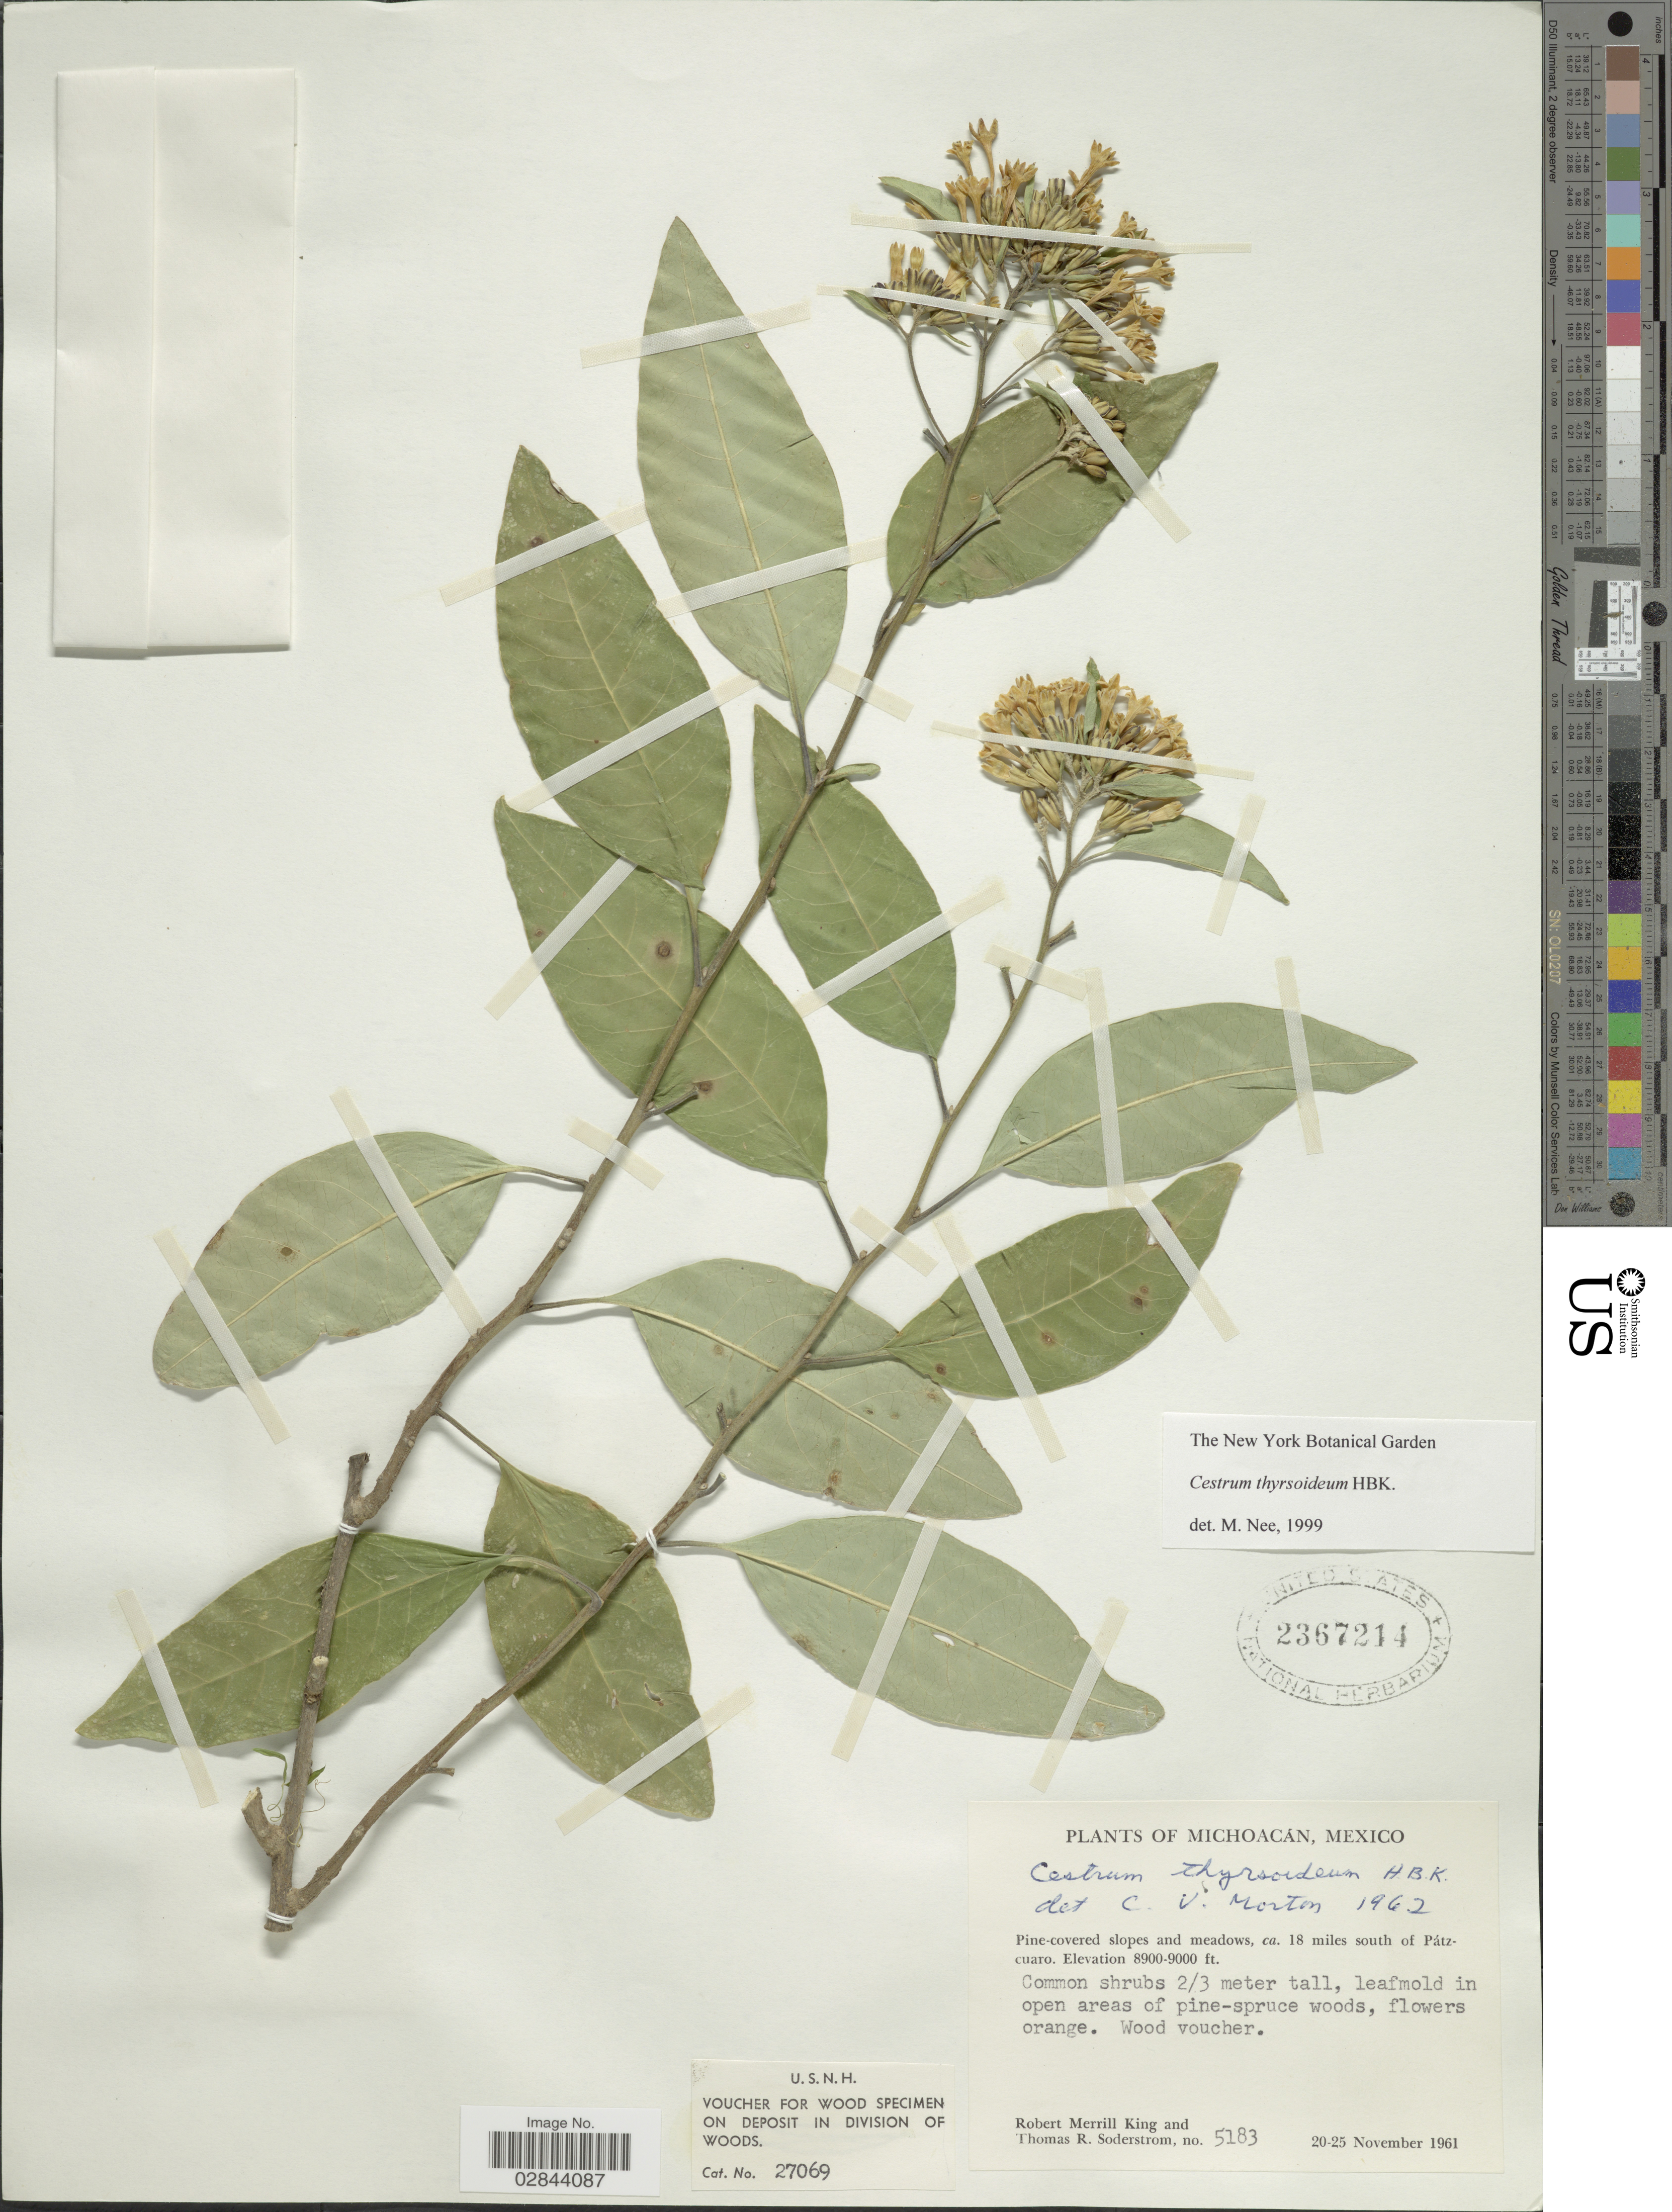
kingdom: Plantae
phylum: Tracheophyta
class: Magnoliopsida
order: Solanales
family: Solanaceae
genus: Cestrum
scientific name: Cestrum thyrsoideum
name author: Kunth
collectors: R. M. King & T. R. Soderstrom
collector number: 5183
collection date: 1961-11-20/1961-11-25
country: Mexico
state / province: Michoacán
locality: Michoacán, Pine-covered slopes and meadows, ca. 18 miles south of Pátzcuaro.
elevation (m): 2713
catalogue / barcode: US 2367214